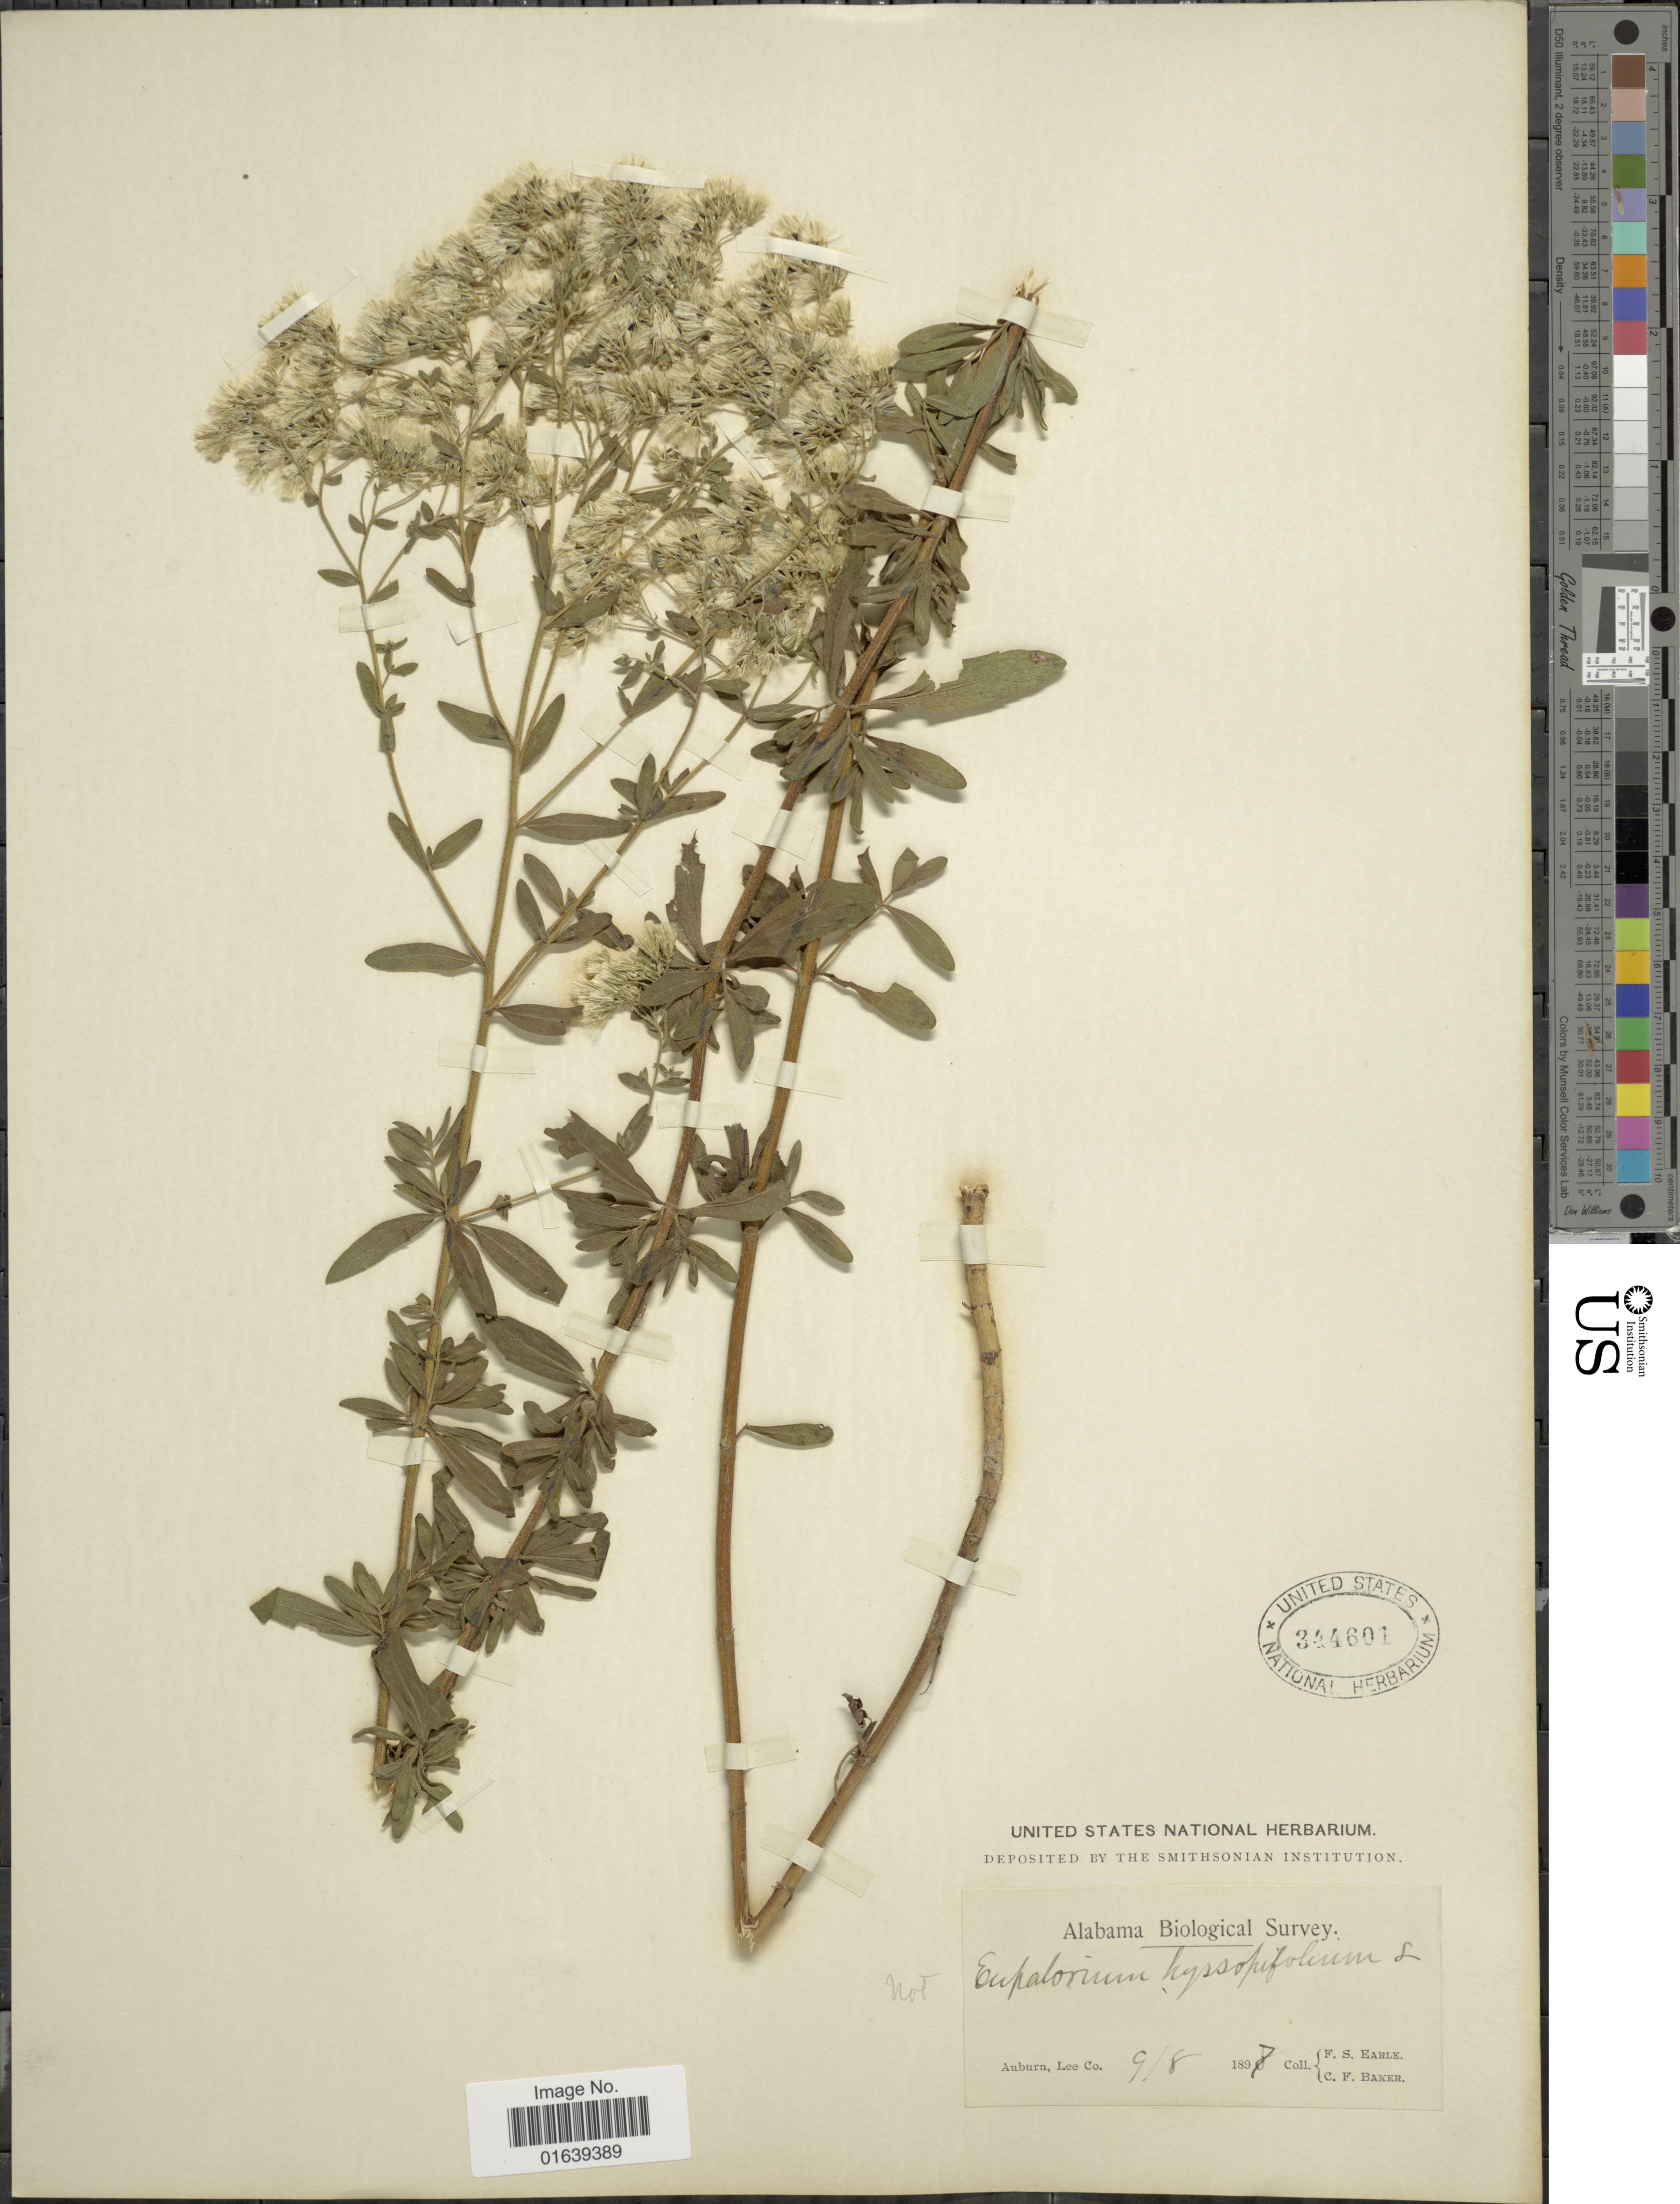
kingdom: Plantae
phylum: Tracheophyta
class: Magnoliopsida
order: Asterales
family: Asteraceae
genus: Eupatorium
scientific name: Eupatorium linearifolium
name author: Walter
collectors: F. S. Earle & C. F. Baker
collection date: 1898-09-08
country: United States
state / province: Alabama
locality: Alabama. Auburn, Lee Co.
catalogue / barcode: US 344601